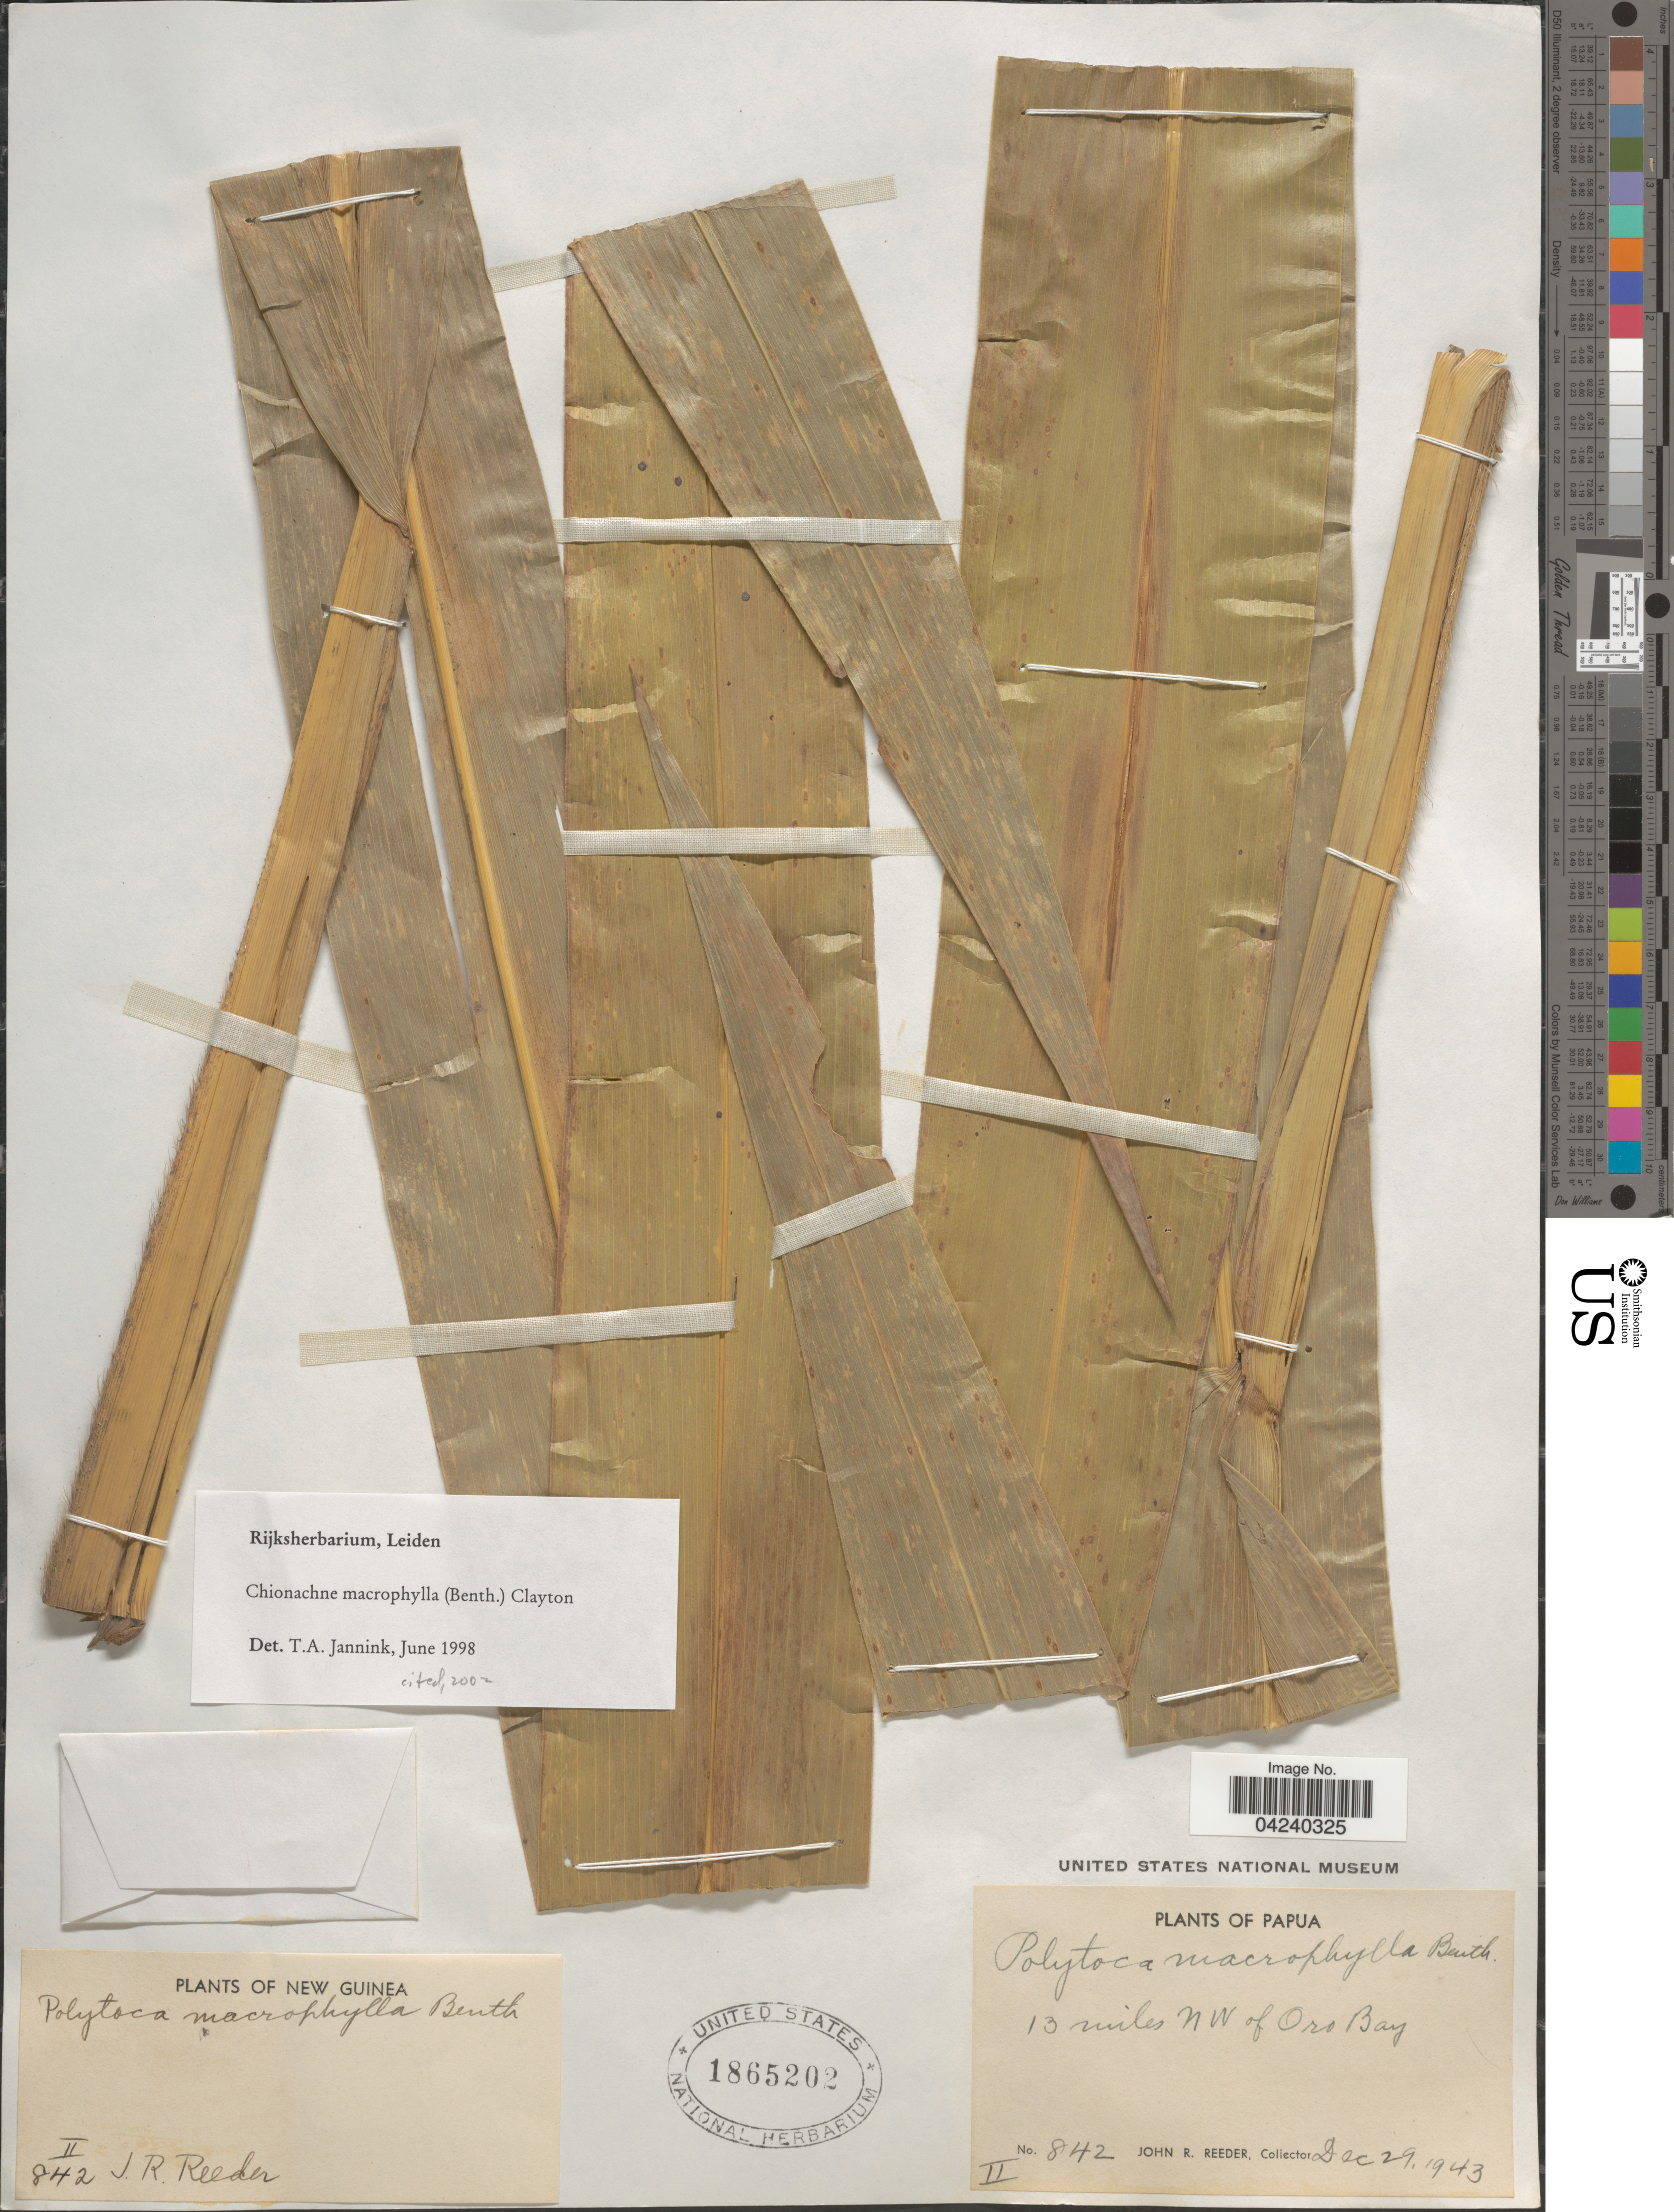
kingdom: Plantae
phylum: Tracheophyta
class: Liliopsida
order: Poales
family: Poaceae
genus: Chionachne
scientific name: Chionachne macrophylla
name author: (Benth.) Clayton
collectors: J. R. Reeder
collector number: II842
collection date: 1943-12-29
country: Papua New Guinea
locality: New Guinea. 13 miles N.W. of Oro Bay.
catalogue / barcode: US 1865202